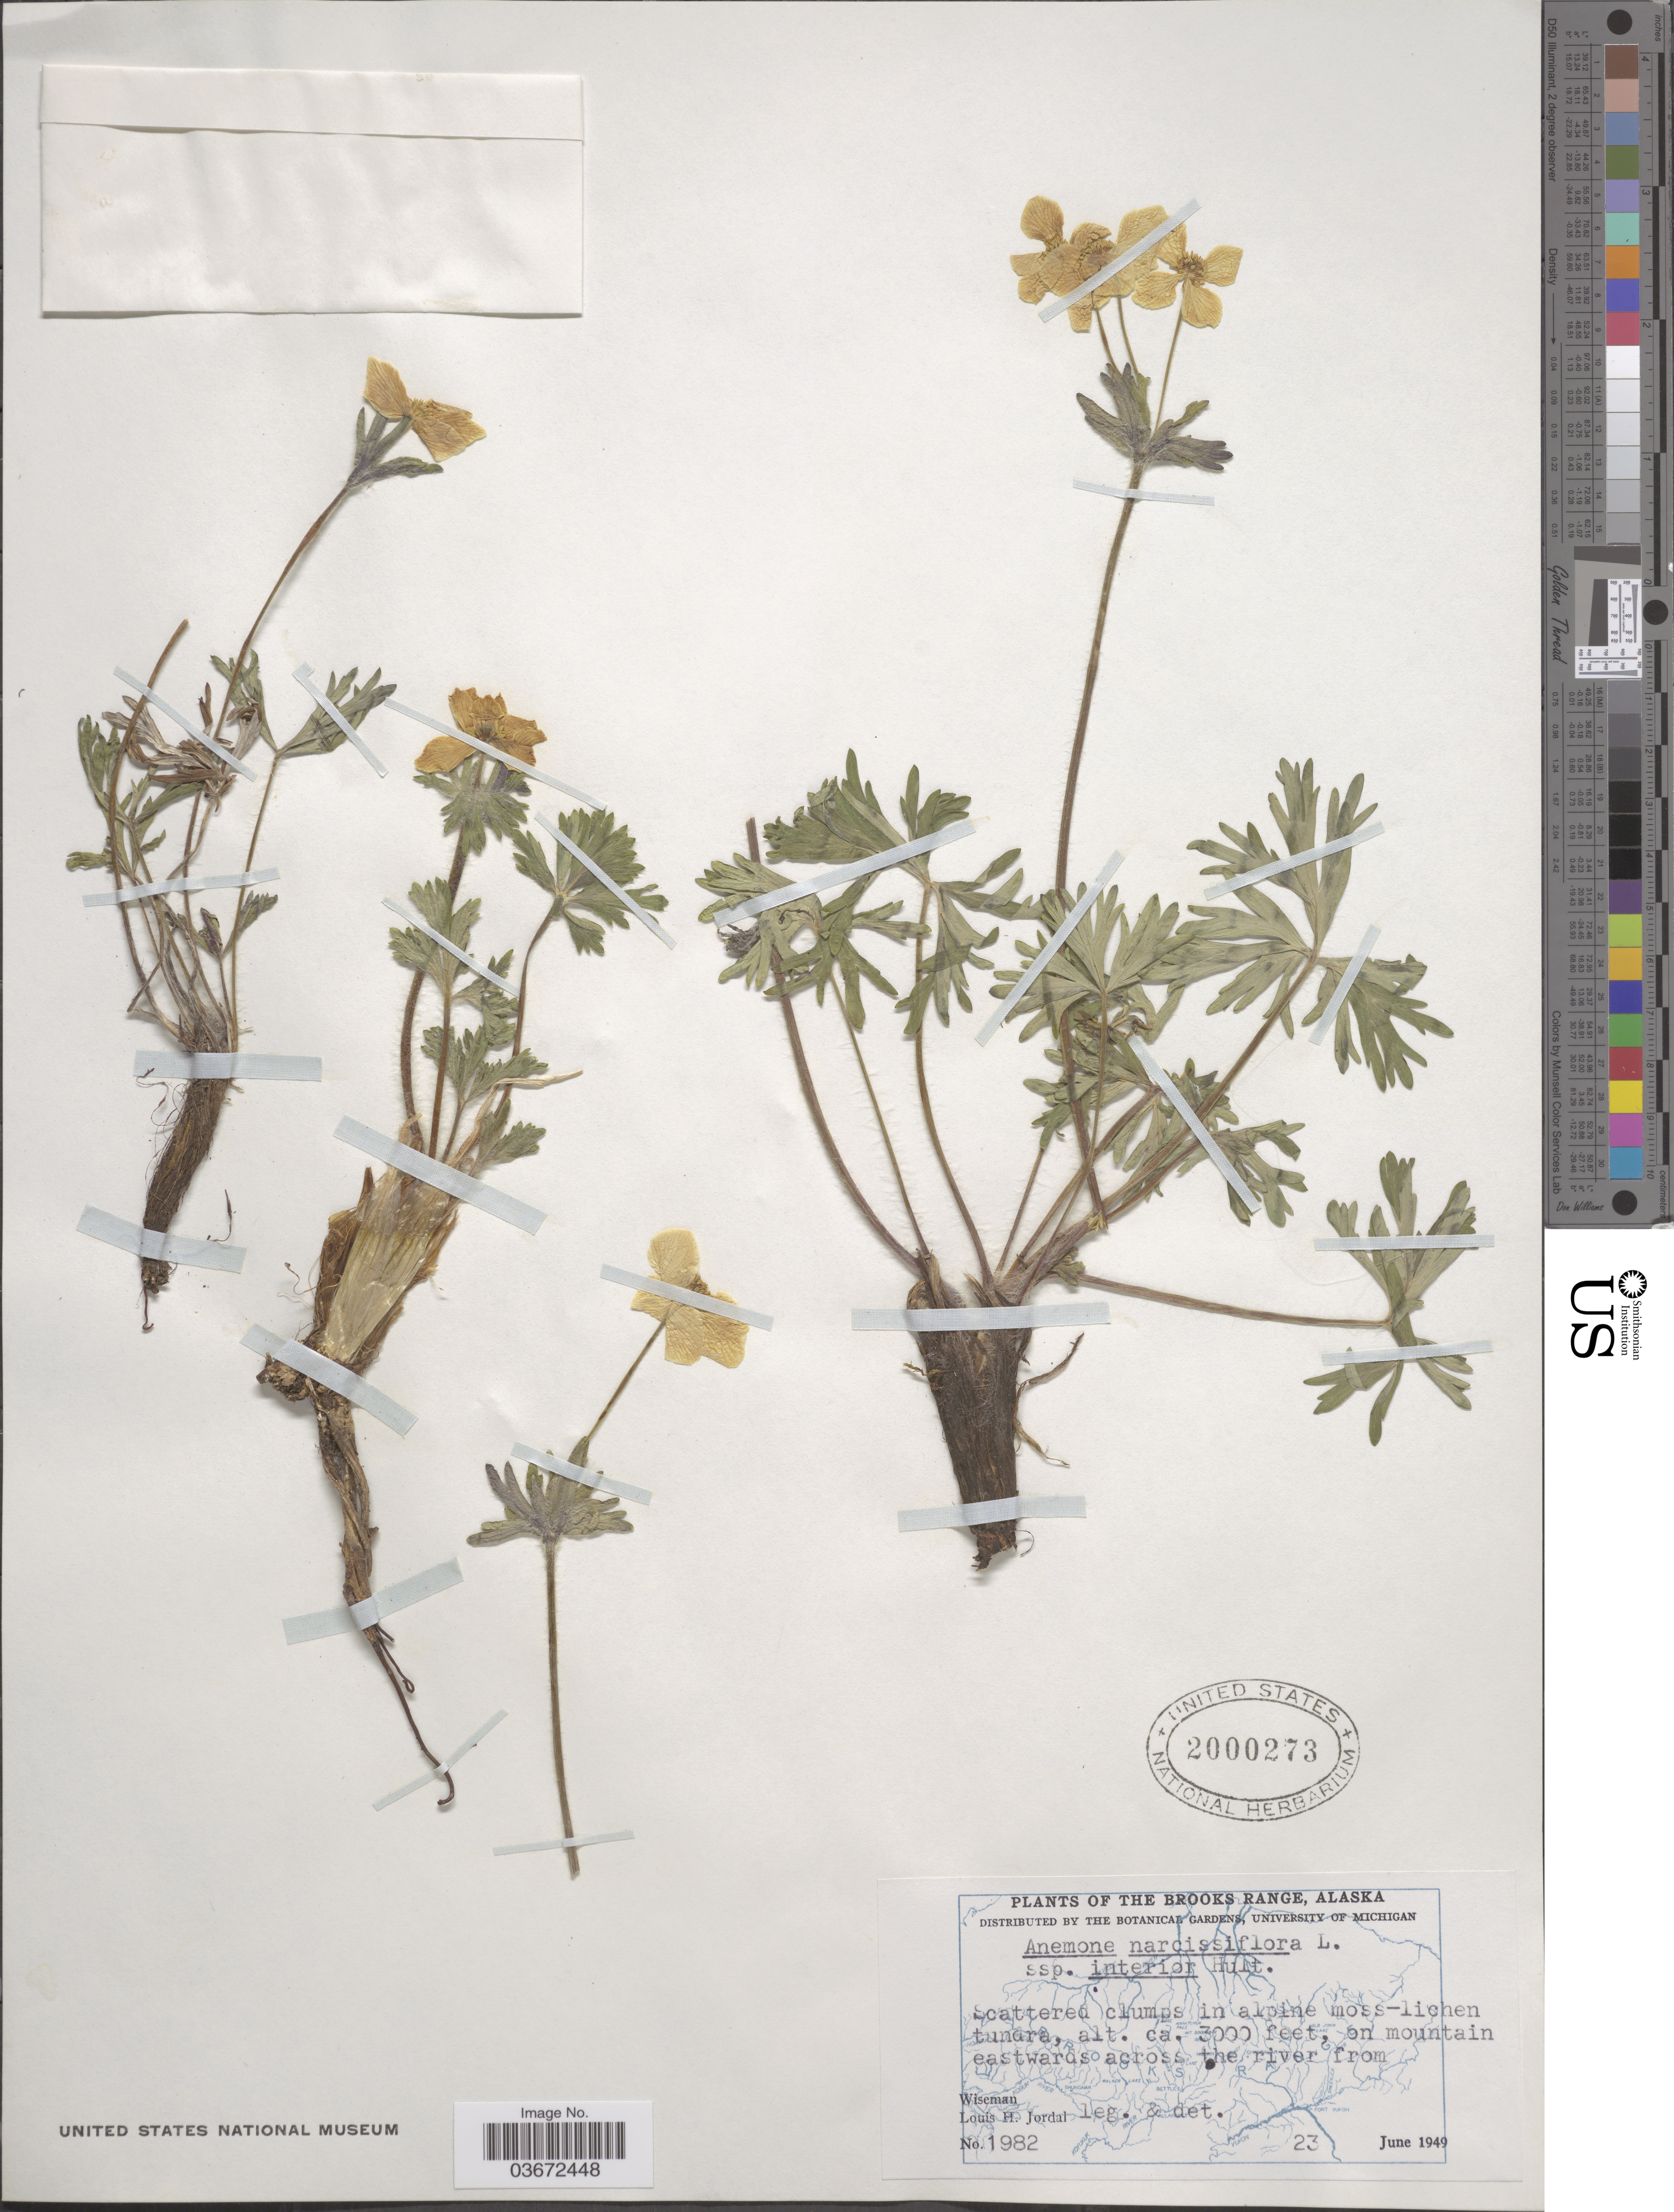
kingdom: Plantae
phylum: Tracheophyta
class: Magnoliopsida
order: Ranunculales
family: Ranunculaceae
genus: Anemone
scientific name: Anemone narcissiflora var. interior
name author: (Hultén) B. Boivin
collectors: L. Jordal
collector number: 1982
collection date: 1949-06-23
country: United States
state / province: Alaska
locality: The Brooks Range. On mountain eastwards across the river from Wiseman.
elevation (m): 914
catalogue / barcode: US 2000273